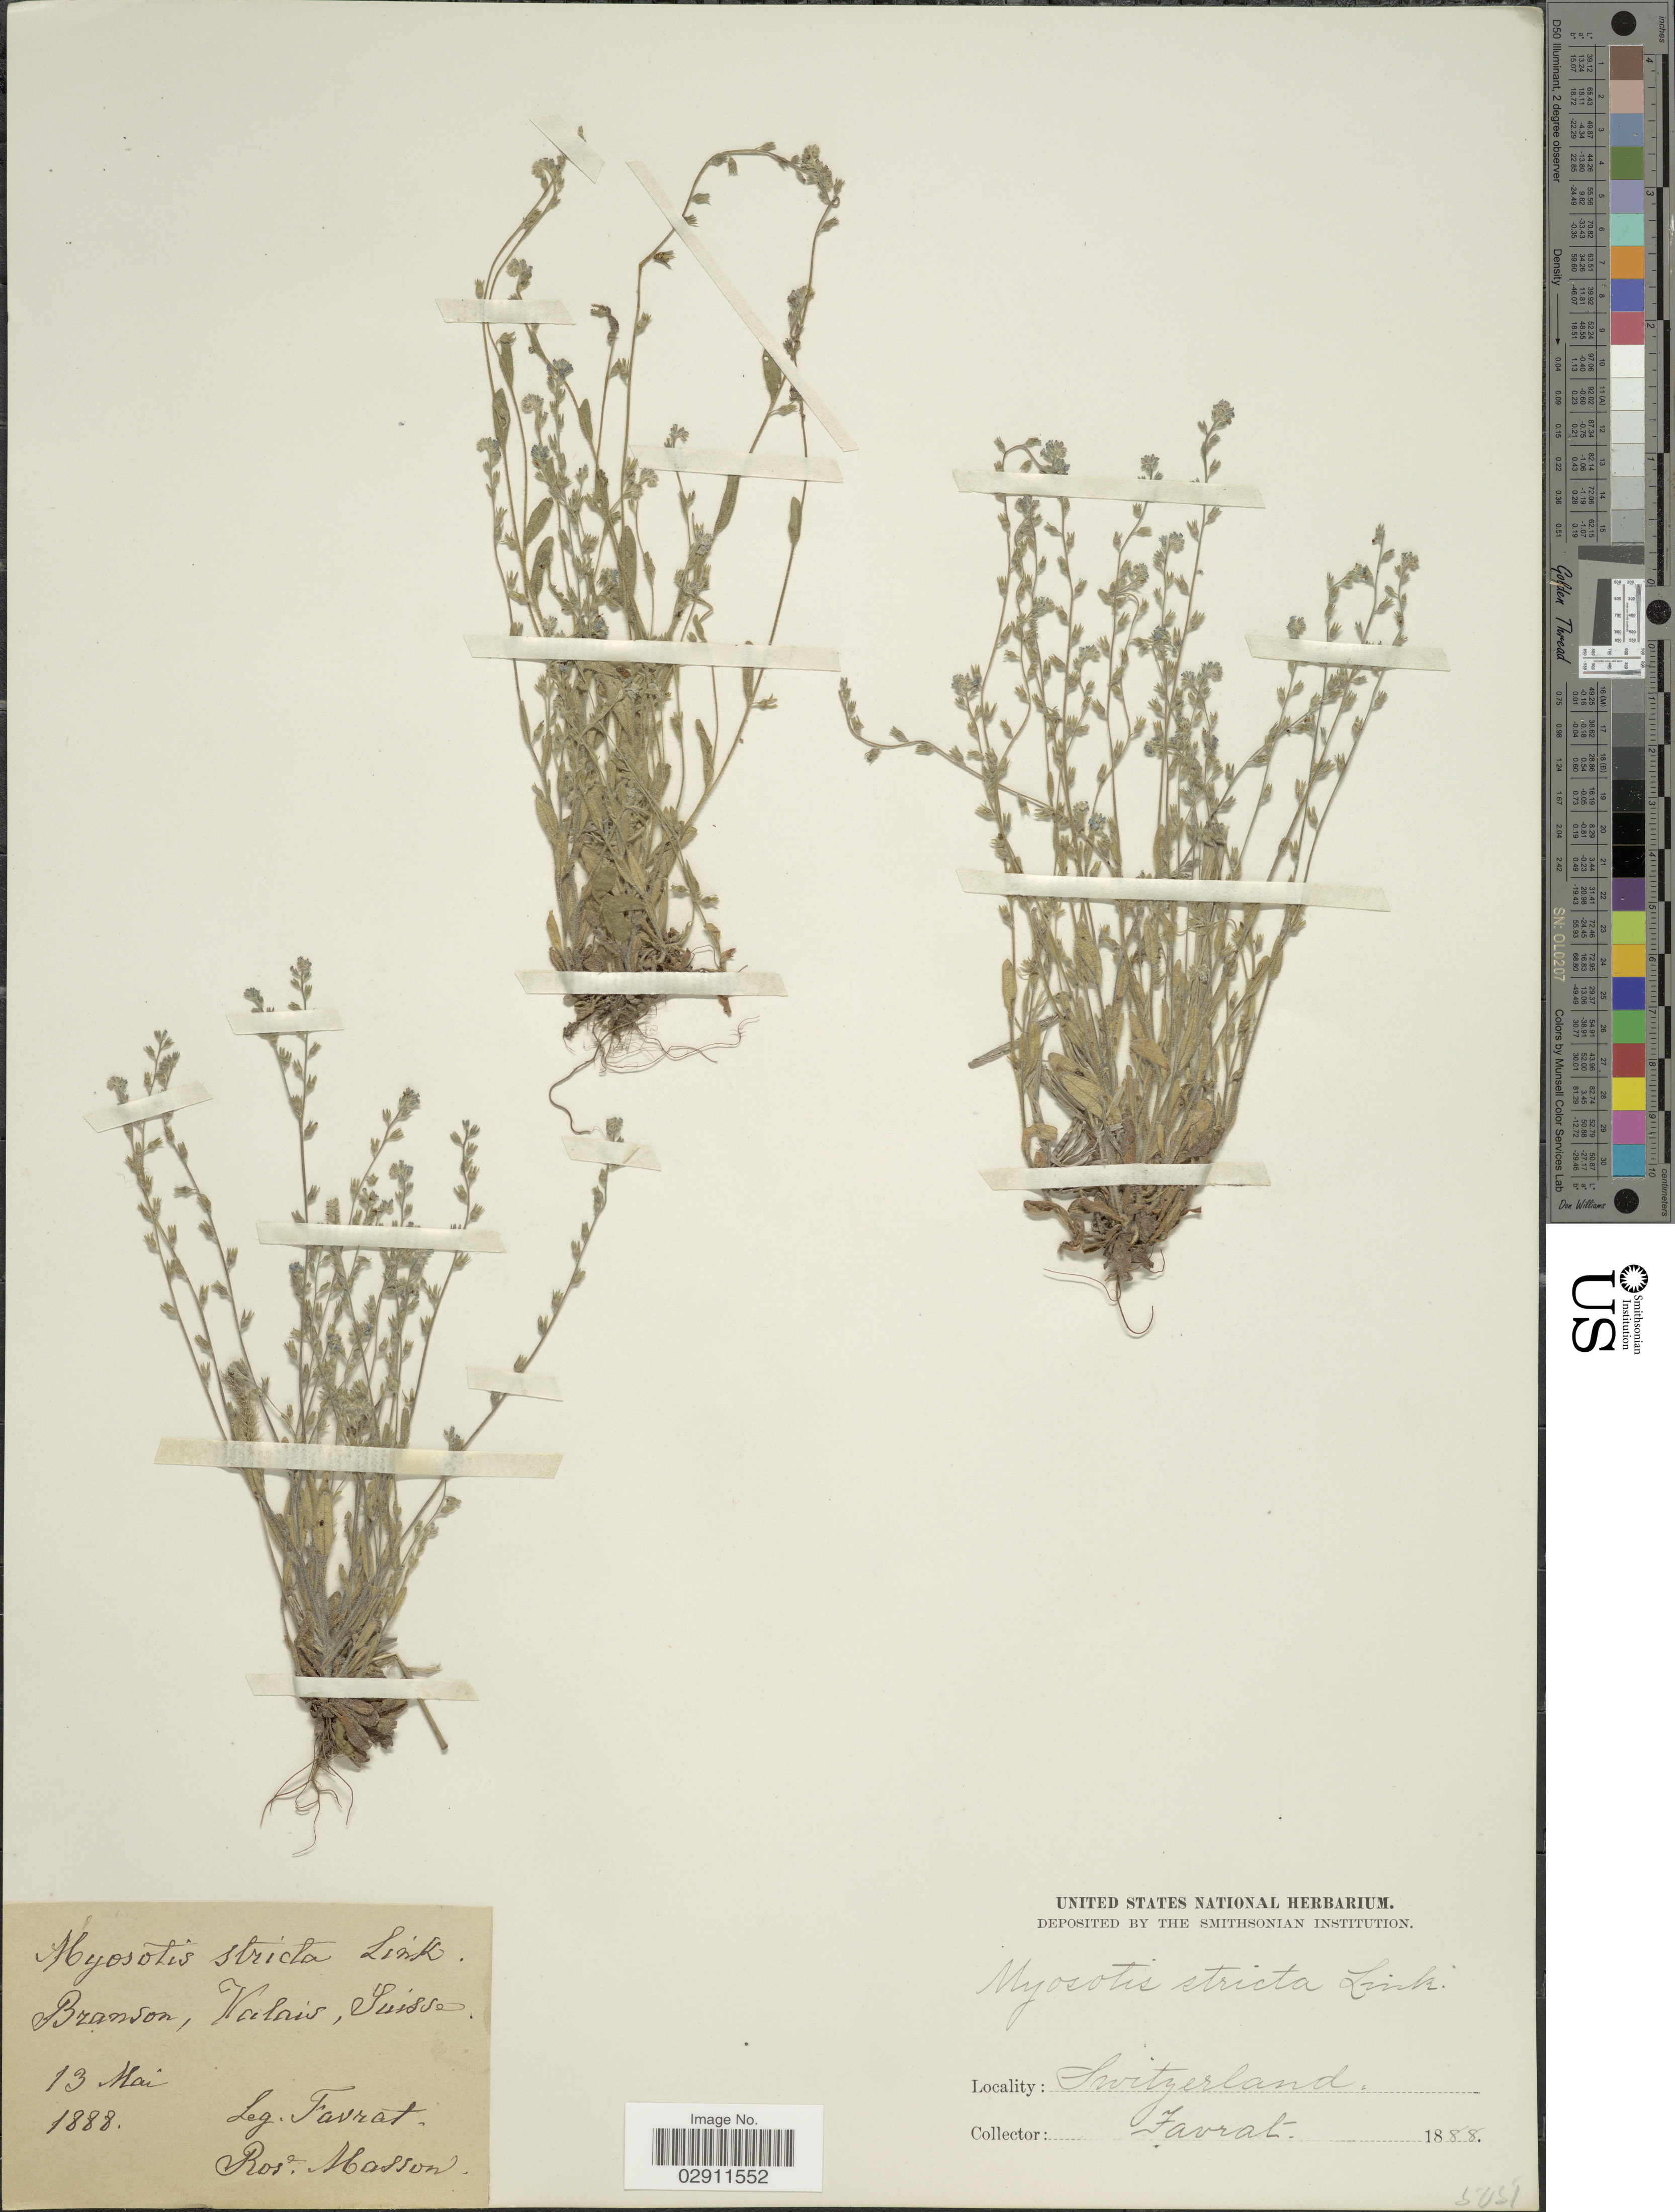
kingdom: Plantae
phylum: Tracheophyta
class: Magnoliopsida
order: Boraginales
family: Boraginaceae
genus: Myosotis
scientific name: Myosotis stricta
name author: Link ex Roem. & Schult.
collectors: L. Favrat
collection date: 1888-05-13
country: Switzerland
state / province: Valais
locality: Branson, Valais, Suisse.